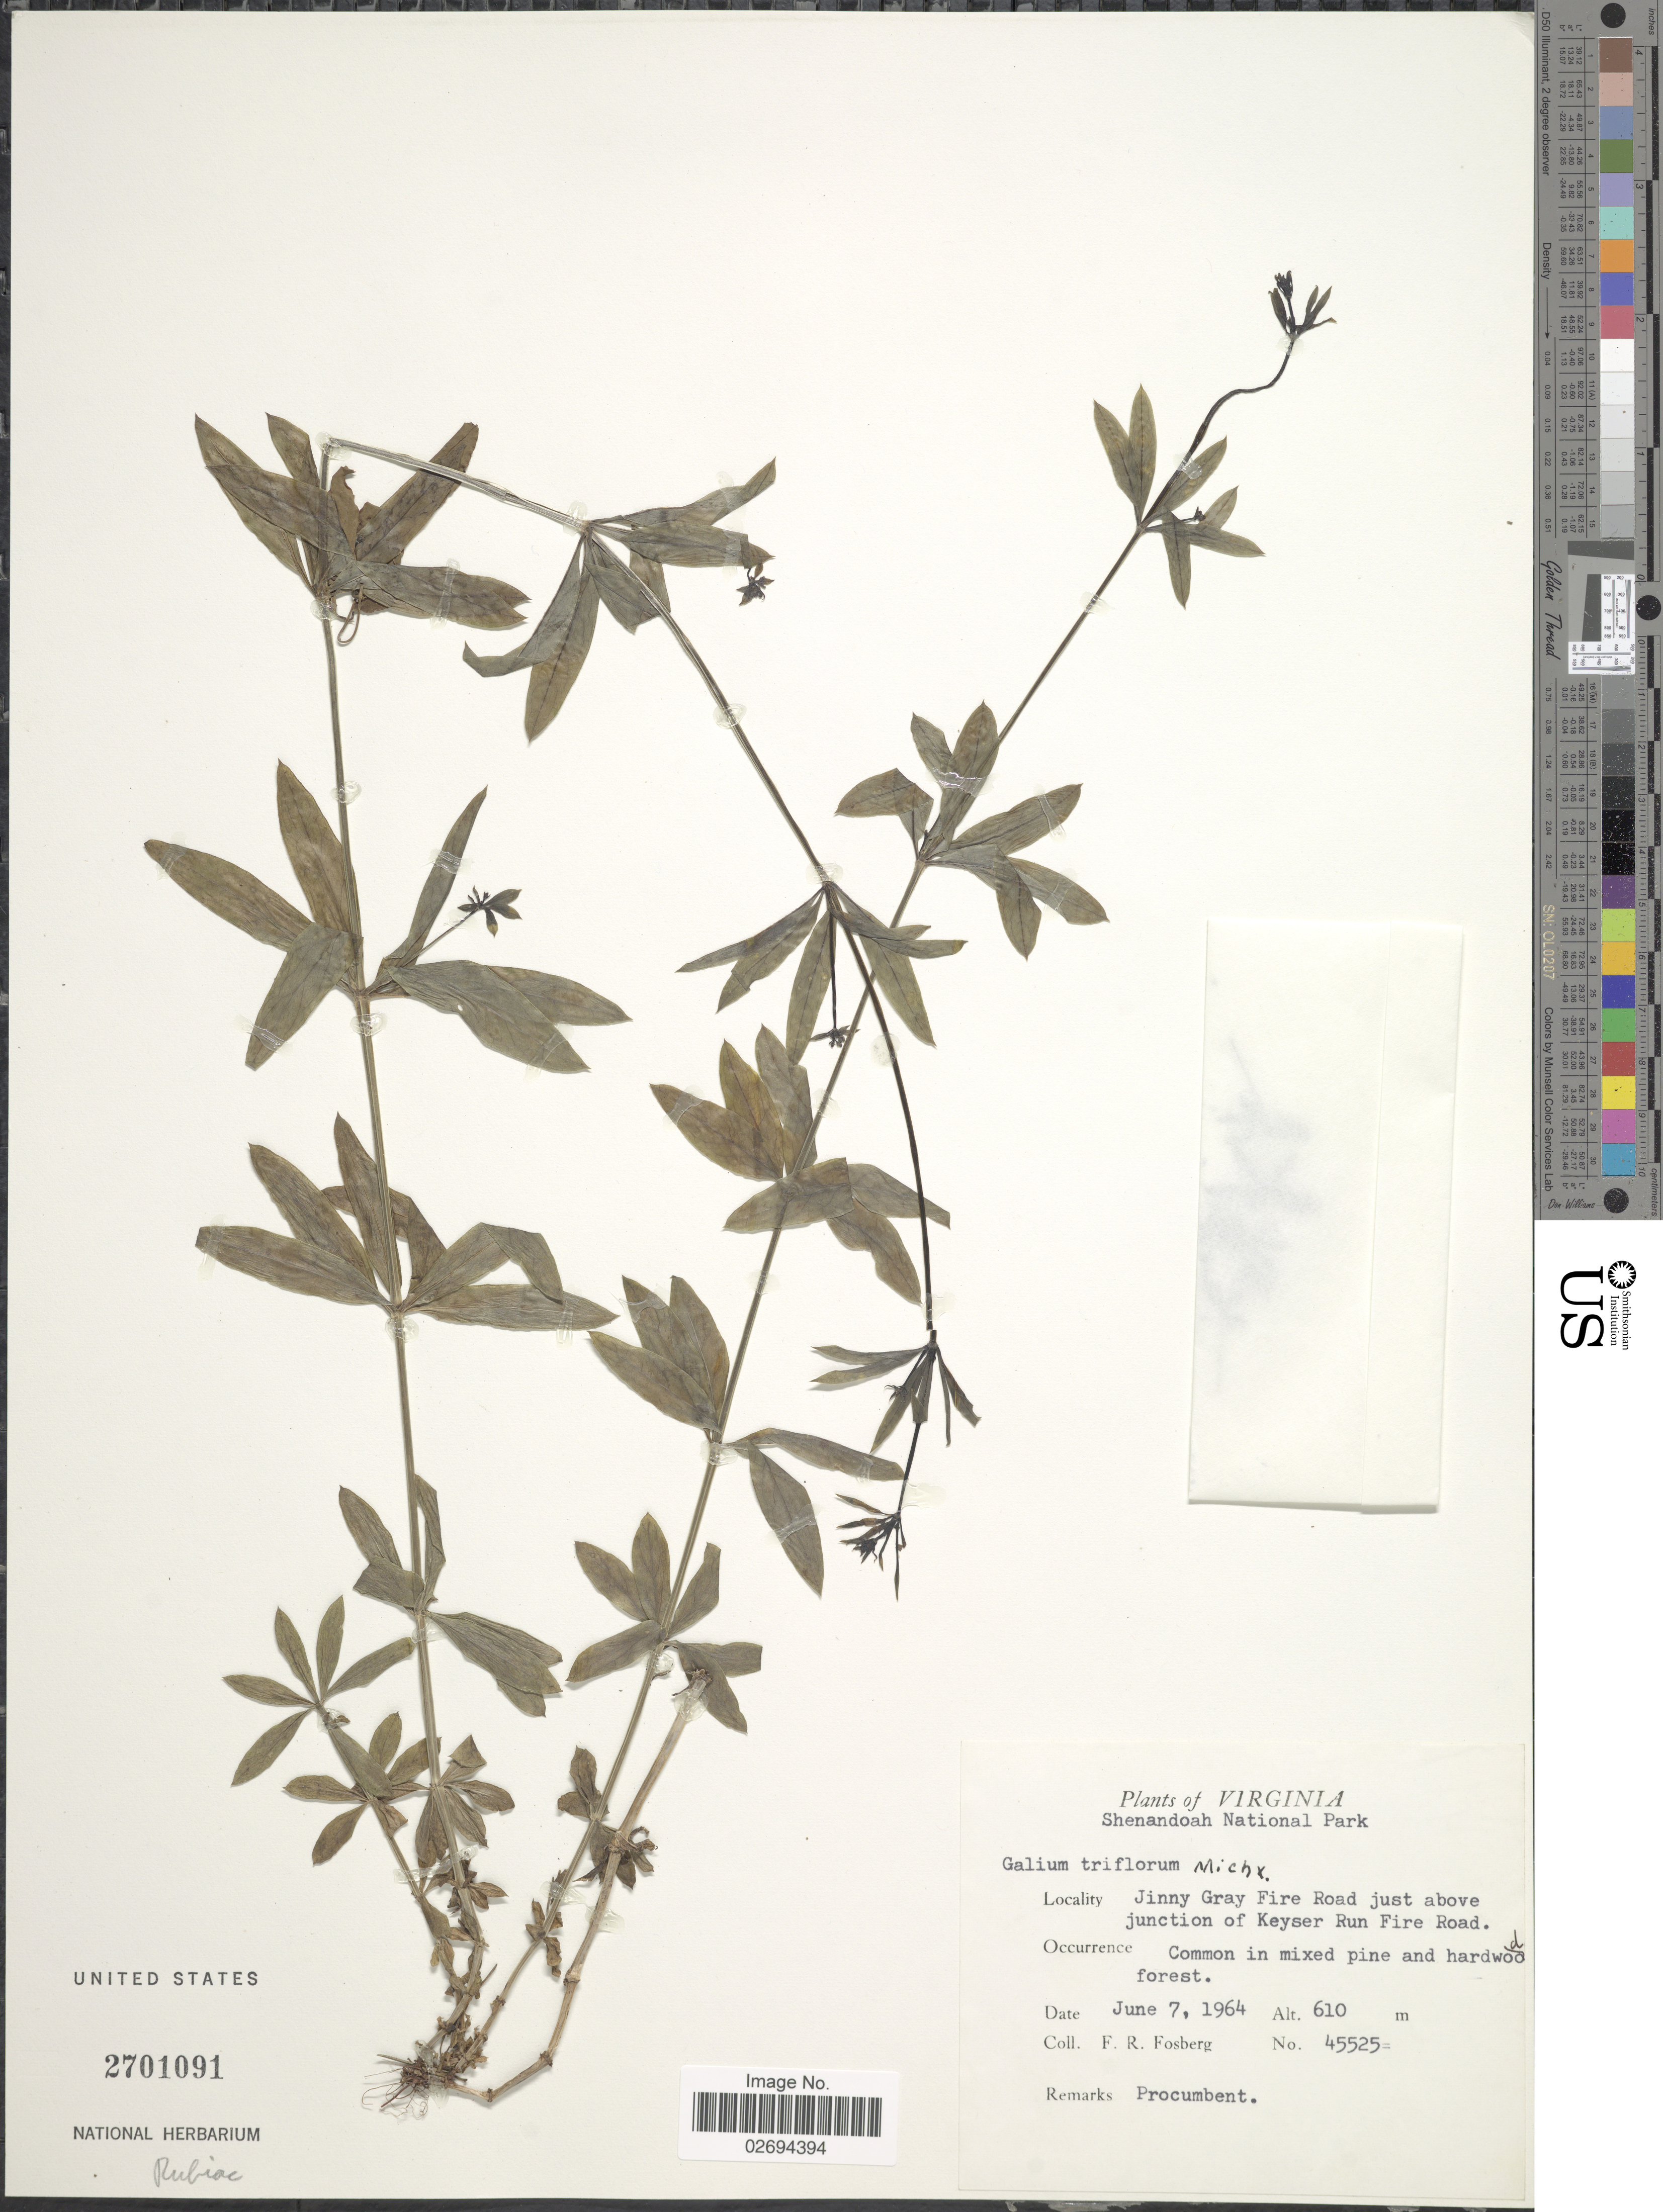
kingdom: Plantae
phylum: Tracheophyta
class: Magnoliopsida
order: Gentianales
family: Rubiaceae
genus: Galium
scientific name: Galium triflorum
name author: Michx.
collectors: F. R. Fosberg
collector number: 45525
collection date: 1964-06-07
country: United States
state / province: Virginia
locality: Shenandoah National Park. Jinny Gray Fire Road just above junction of Keyser Run Fire Road.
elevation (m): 610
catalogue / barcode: US 2701091